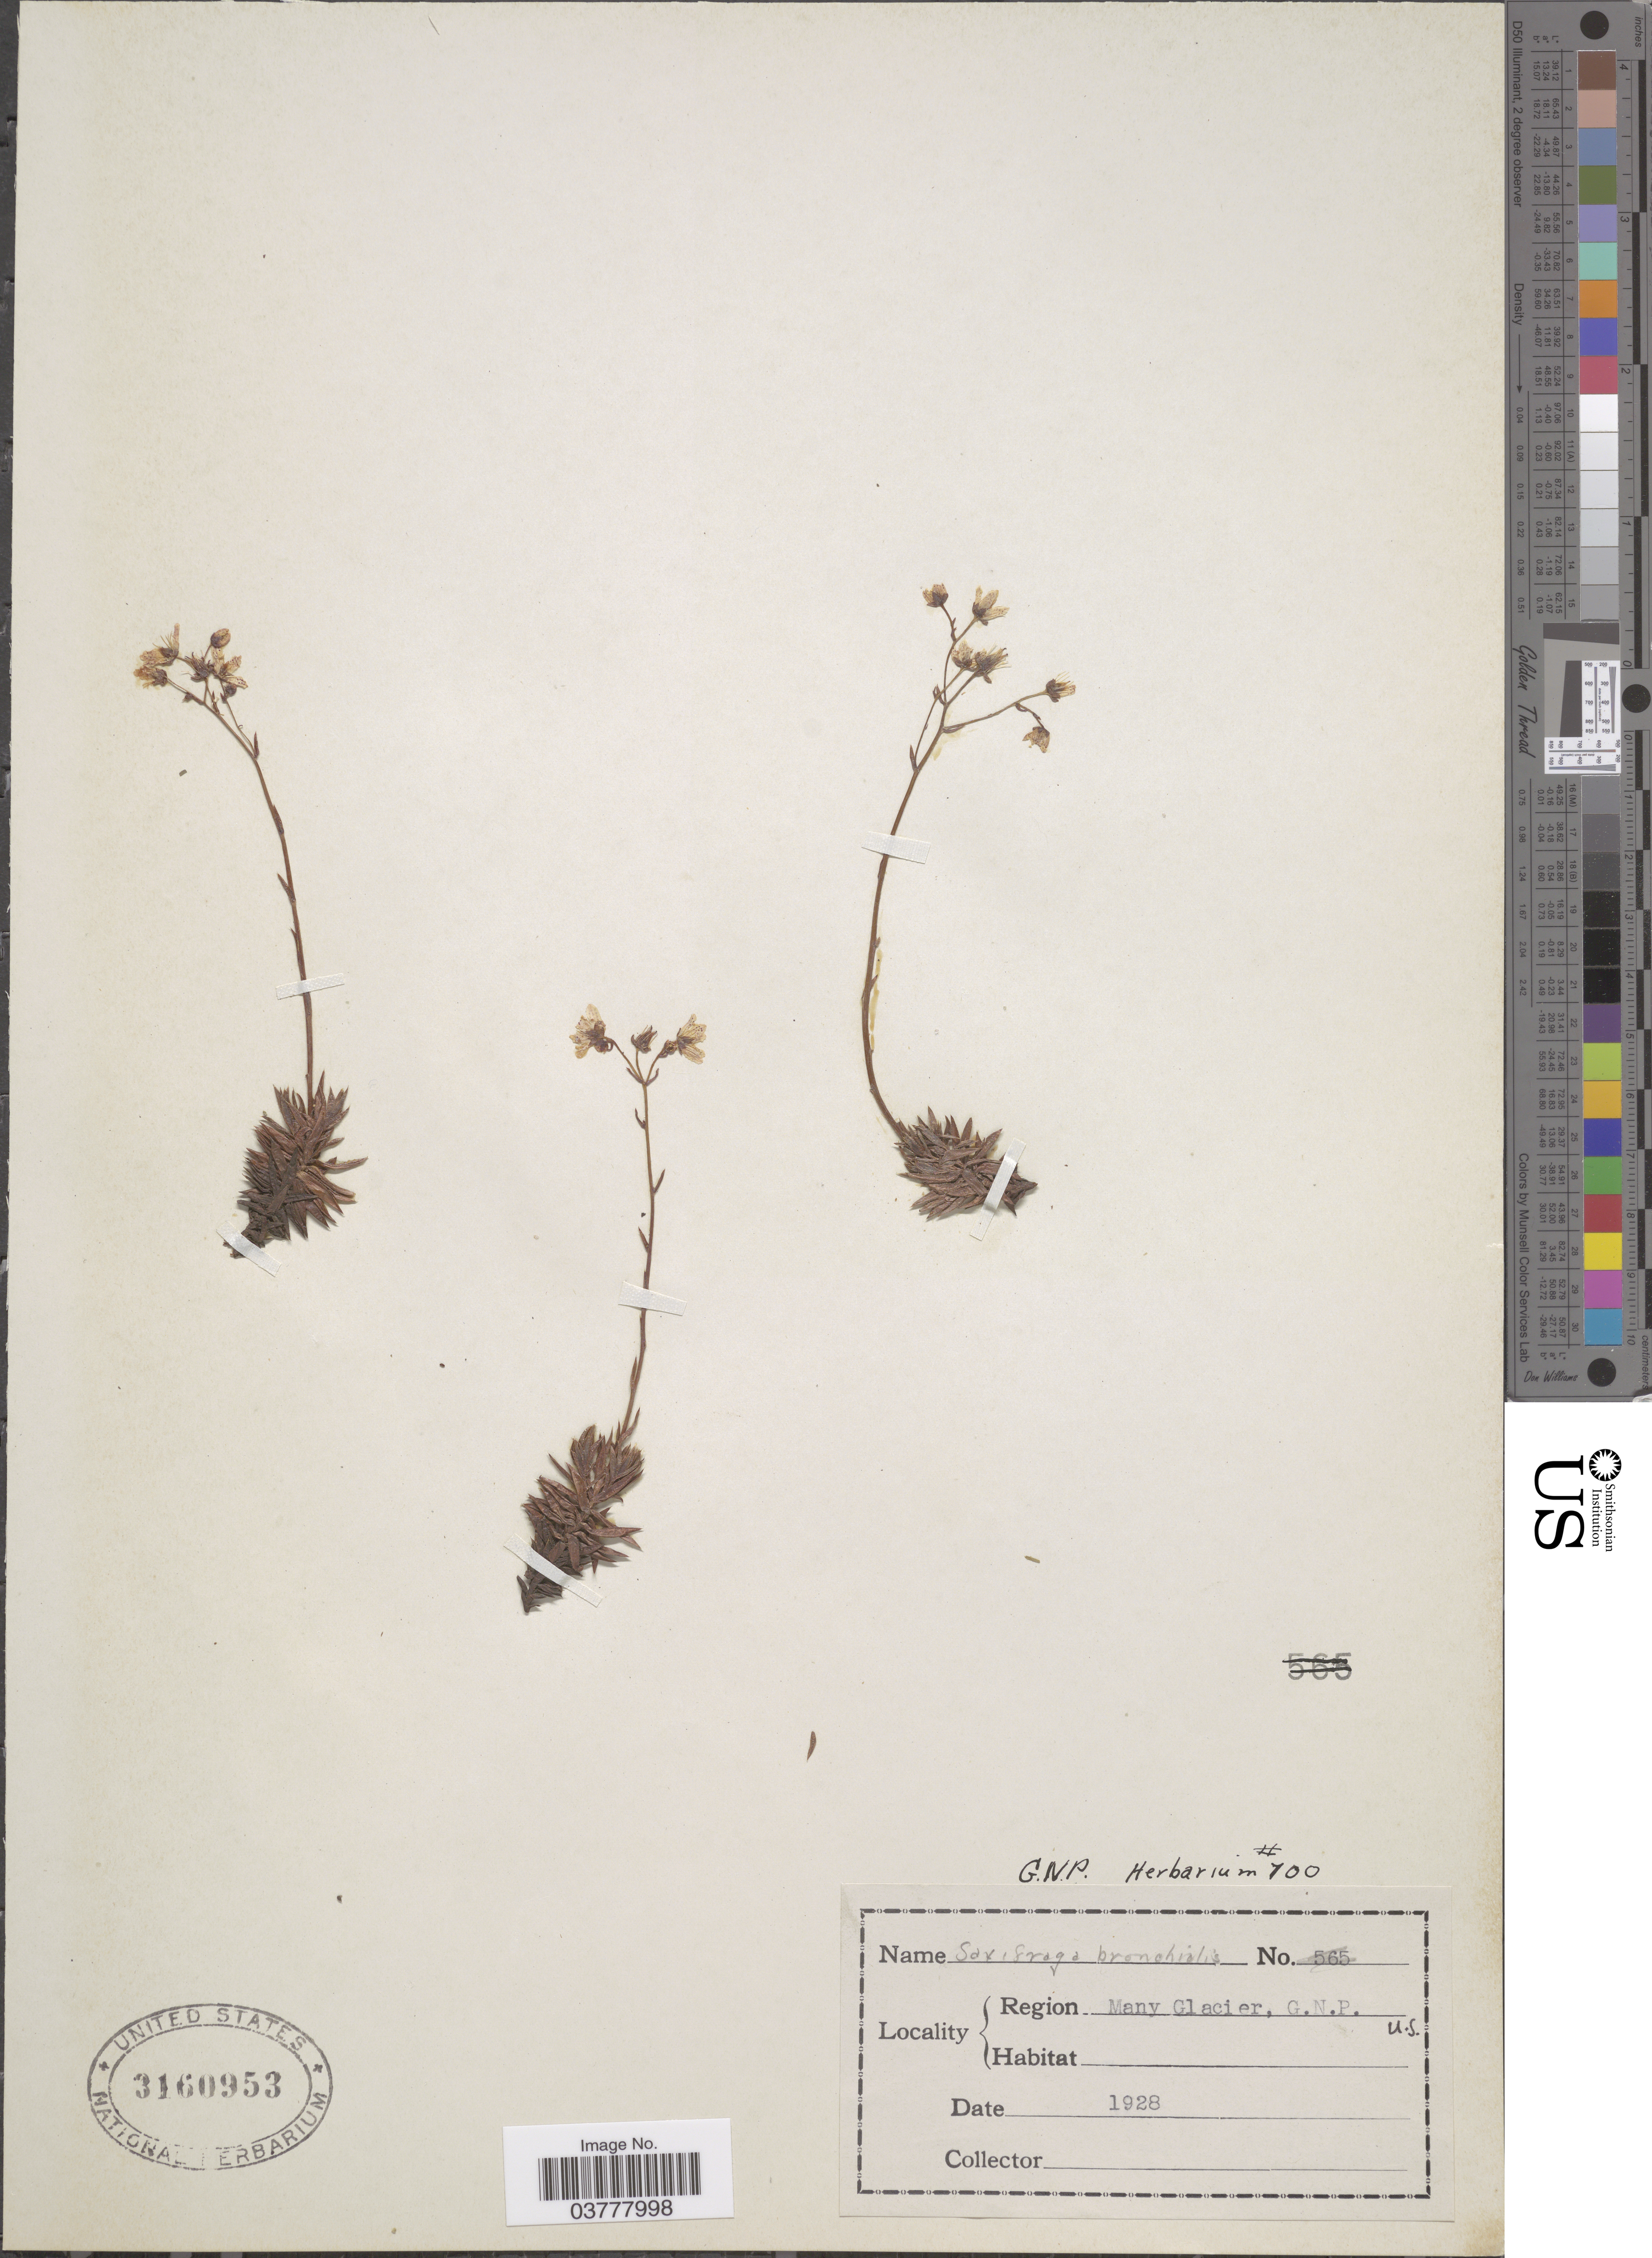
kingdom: Plantae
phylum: Tracheophyta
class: Magnoliopsida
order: Saxifragales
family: Saxifragaceae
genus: Saxifraga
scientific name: Saxifraga bronchialis subsp. austromontana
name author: (Wiegand) Piper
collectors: ex herb. G. N. P.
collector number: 700?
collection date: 1928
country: United States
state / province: Montana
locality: Region Many Glacier, G. N. P.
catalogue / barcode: US 3160953